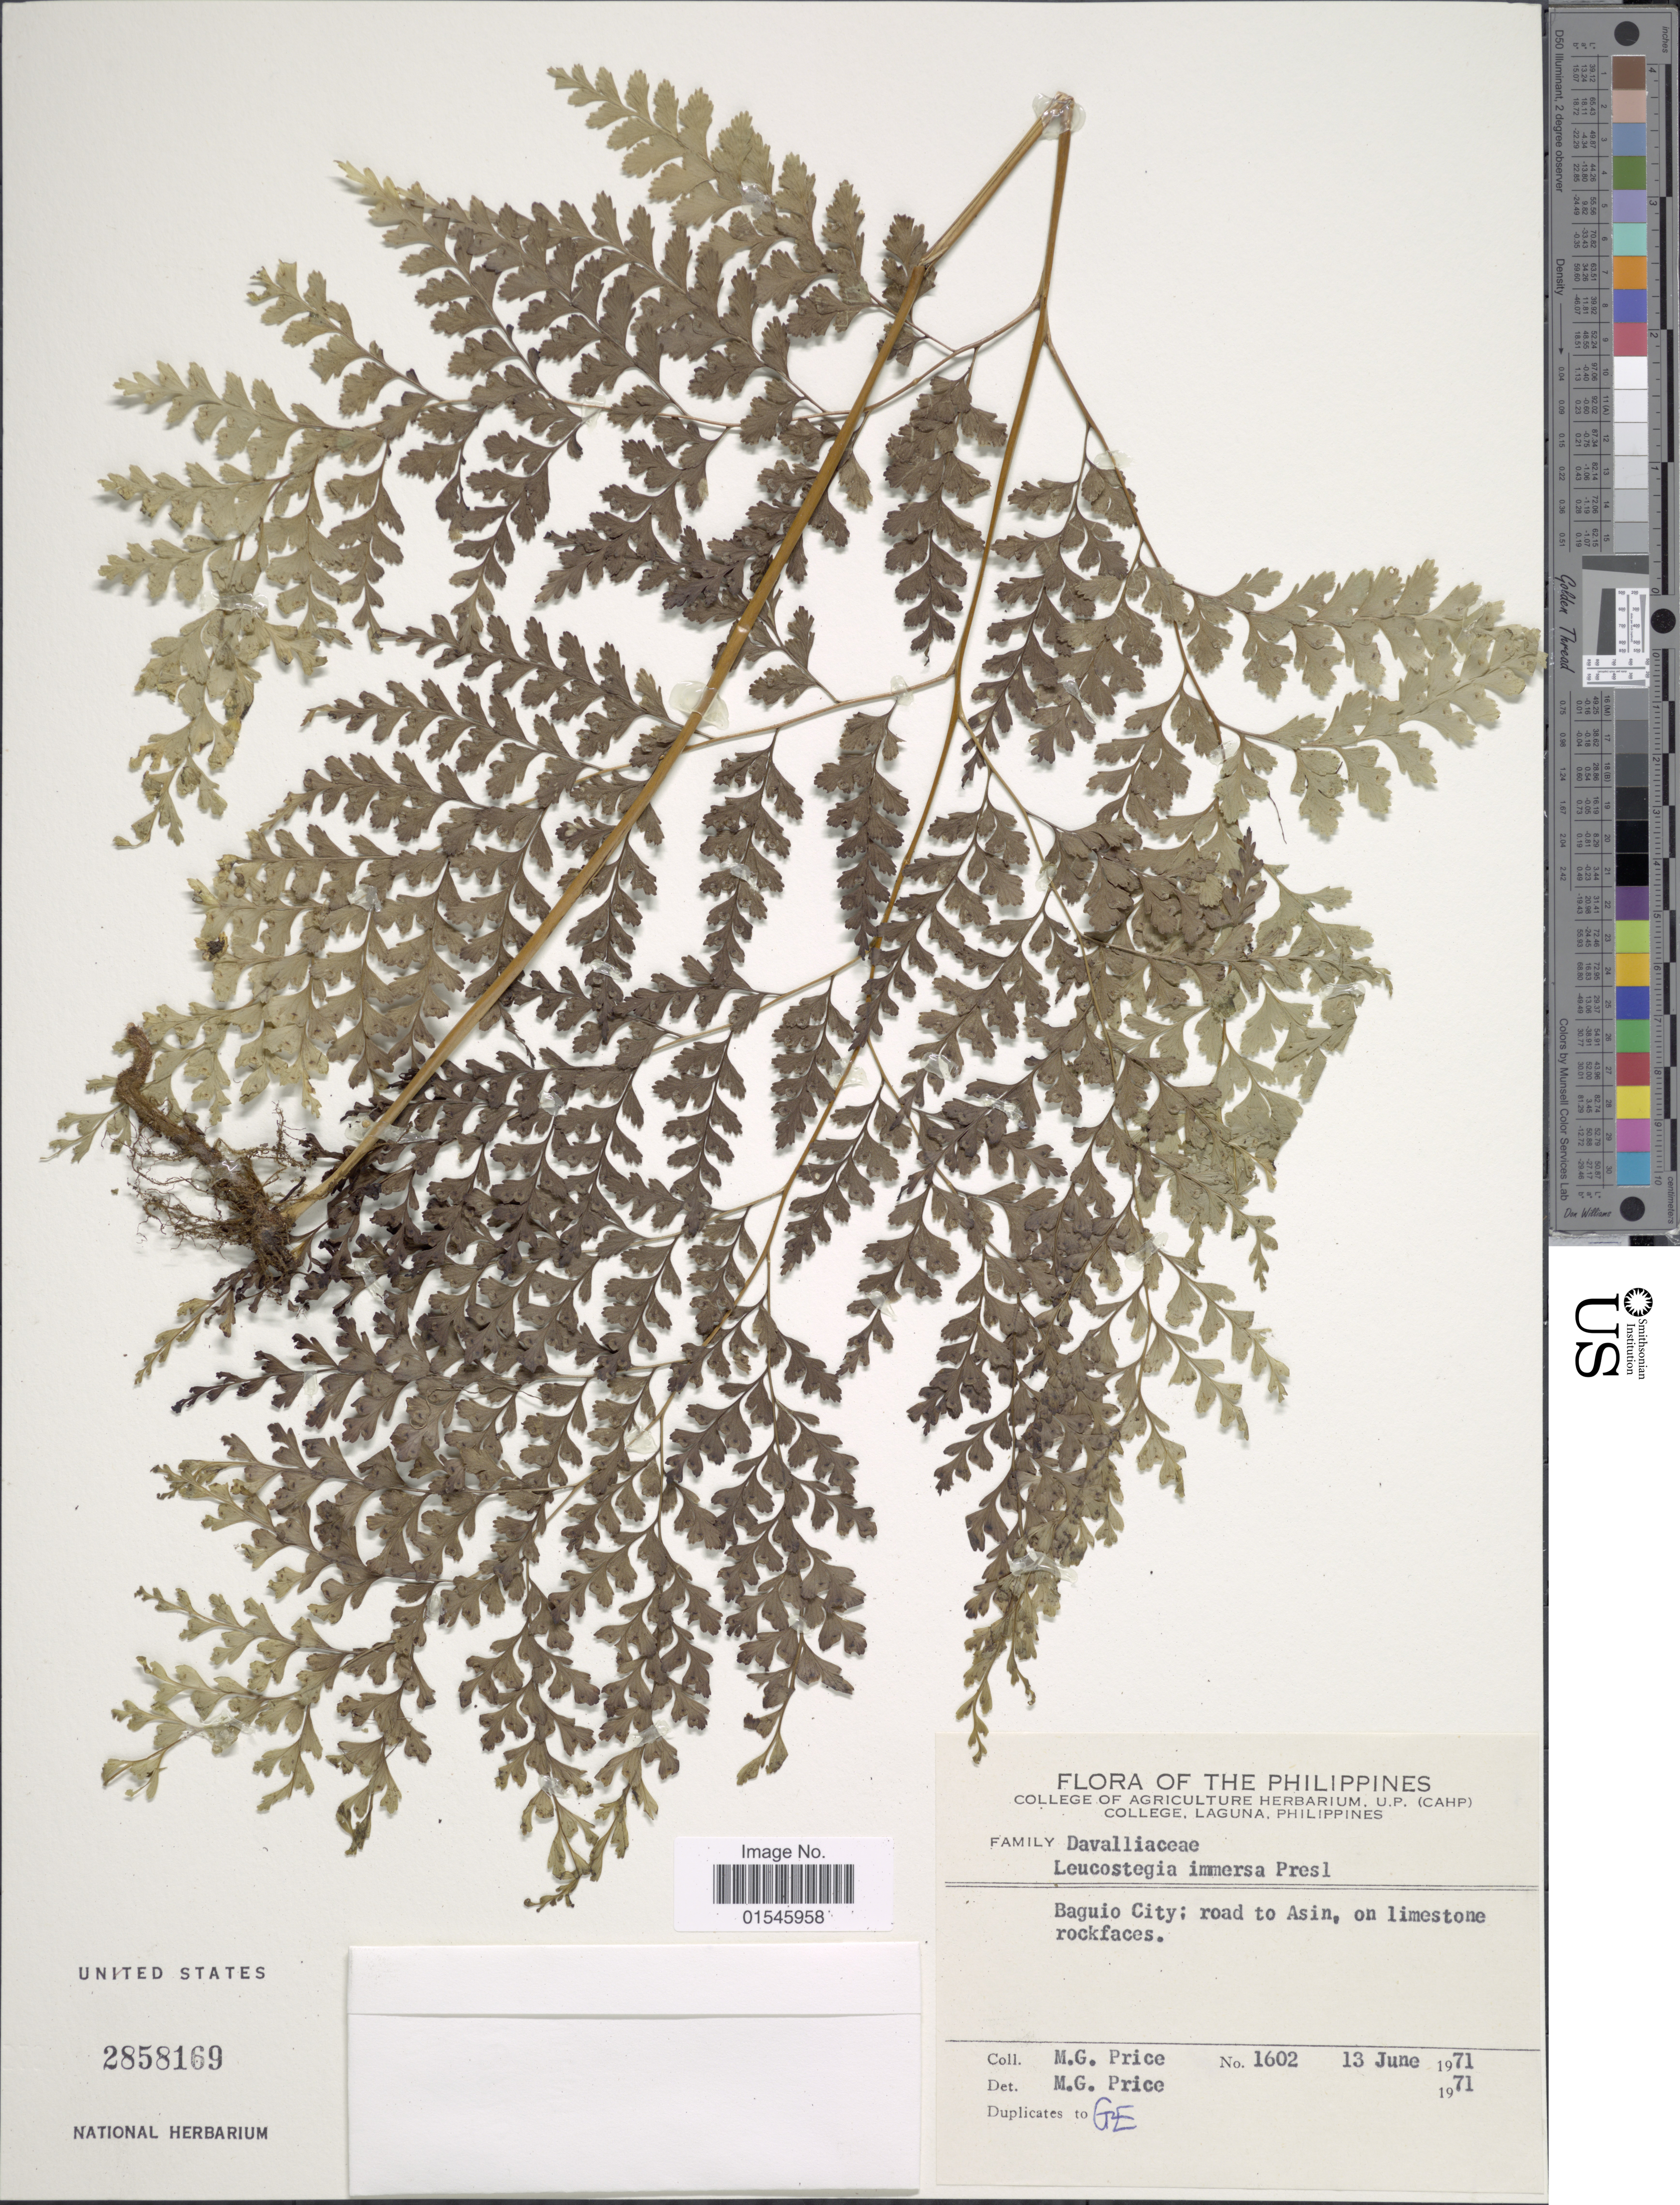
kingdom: Plantae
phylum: Tracheophyta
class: Polypodiopsida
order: Polypodiales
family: Hypodematiaceae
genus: Leucostegia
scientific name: Leucostegia truncata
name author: (D. Don) Fraser-Jenk.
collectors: M. G. Price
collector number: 1602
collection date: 1971-06-13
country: Philippines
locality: Baguio City; road to Asin, on limestone rockfaces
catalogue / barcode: US 2858169